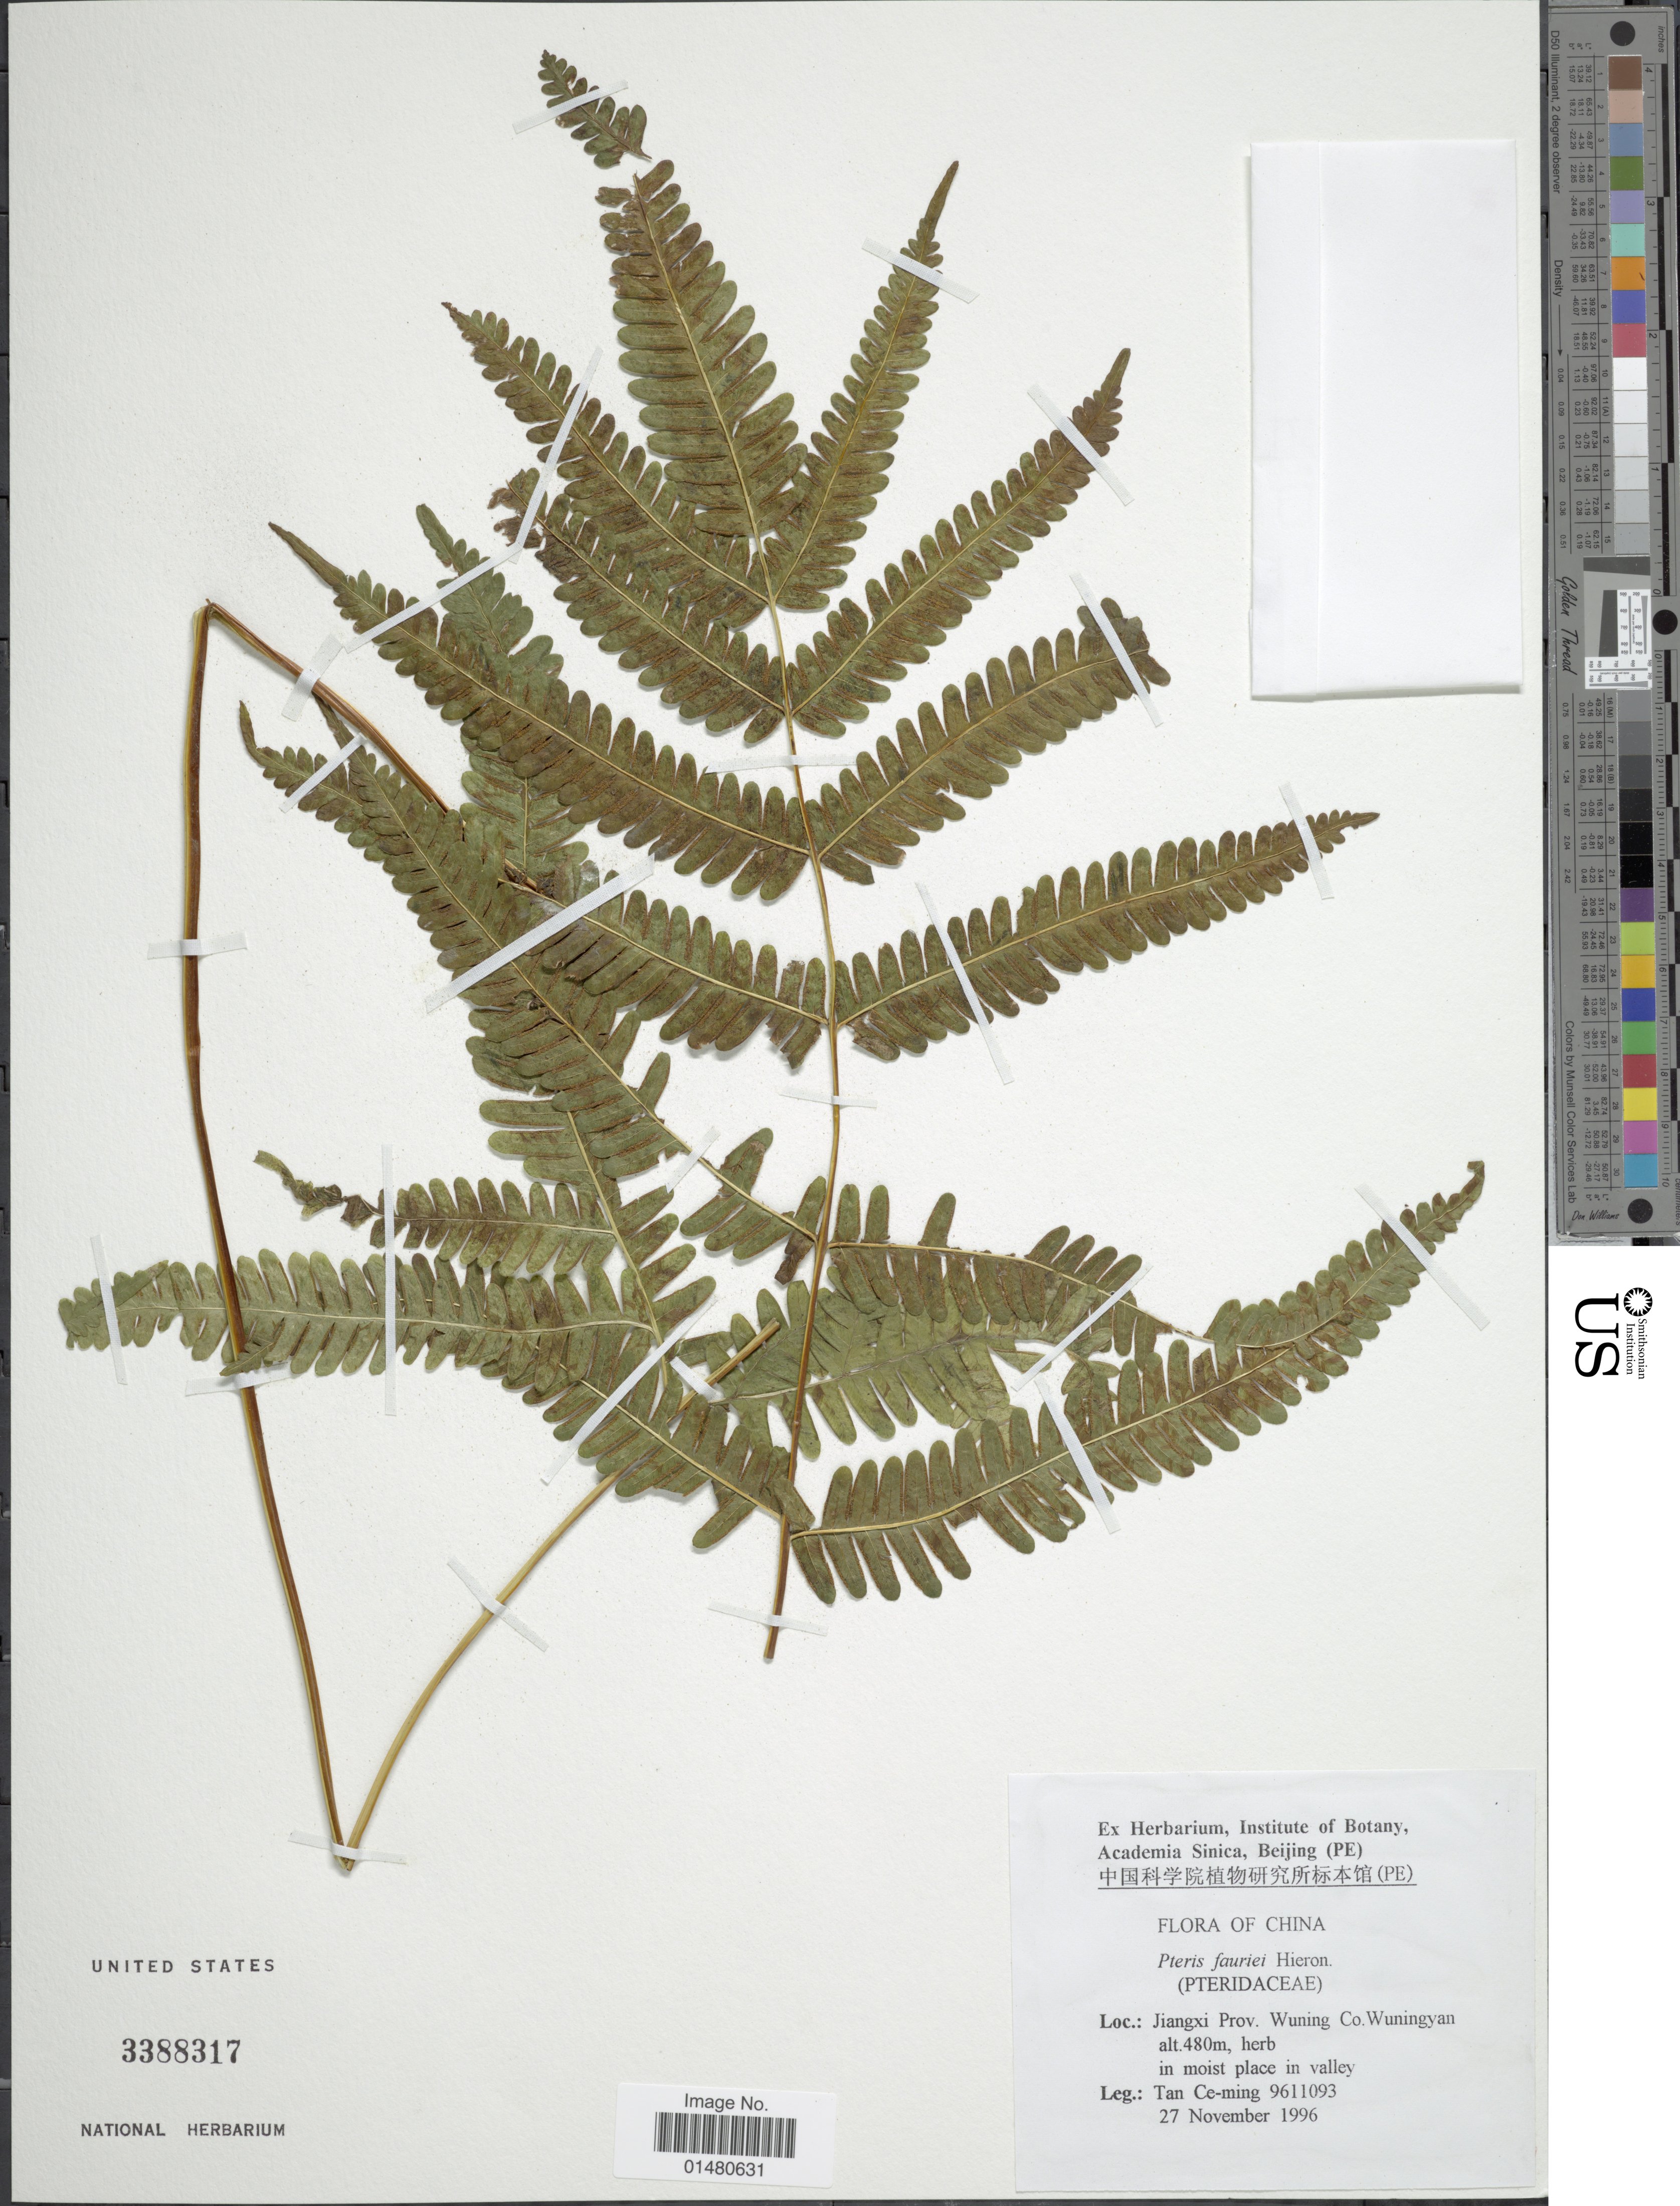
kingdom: Plantae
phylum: Tracheophyta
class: Polypodiopsida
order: Polypodiales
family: Pteridaceae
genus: Pteris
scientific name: Pteris fauriei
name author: Hieron.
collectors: Tam Ce-Ming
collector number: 9611093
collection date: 1996-11-27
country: China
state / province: Jiangxi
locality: Jiangxi Prov. Wuming Co. Wuminhyan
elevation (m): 480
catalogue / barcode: US 3388317